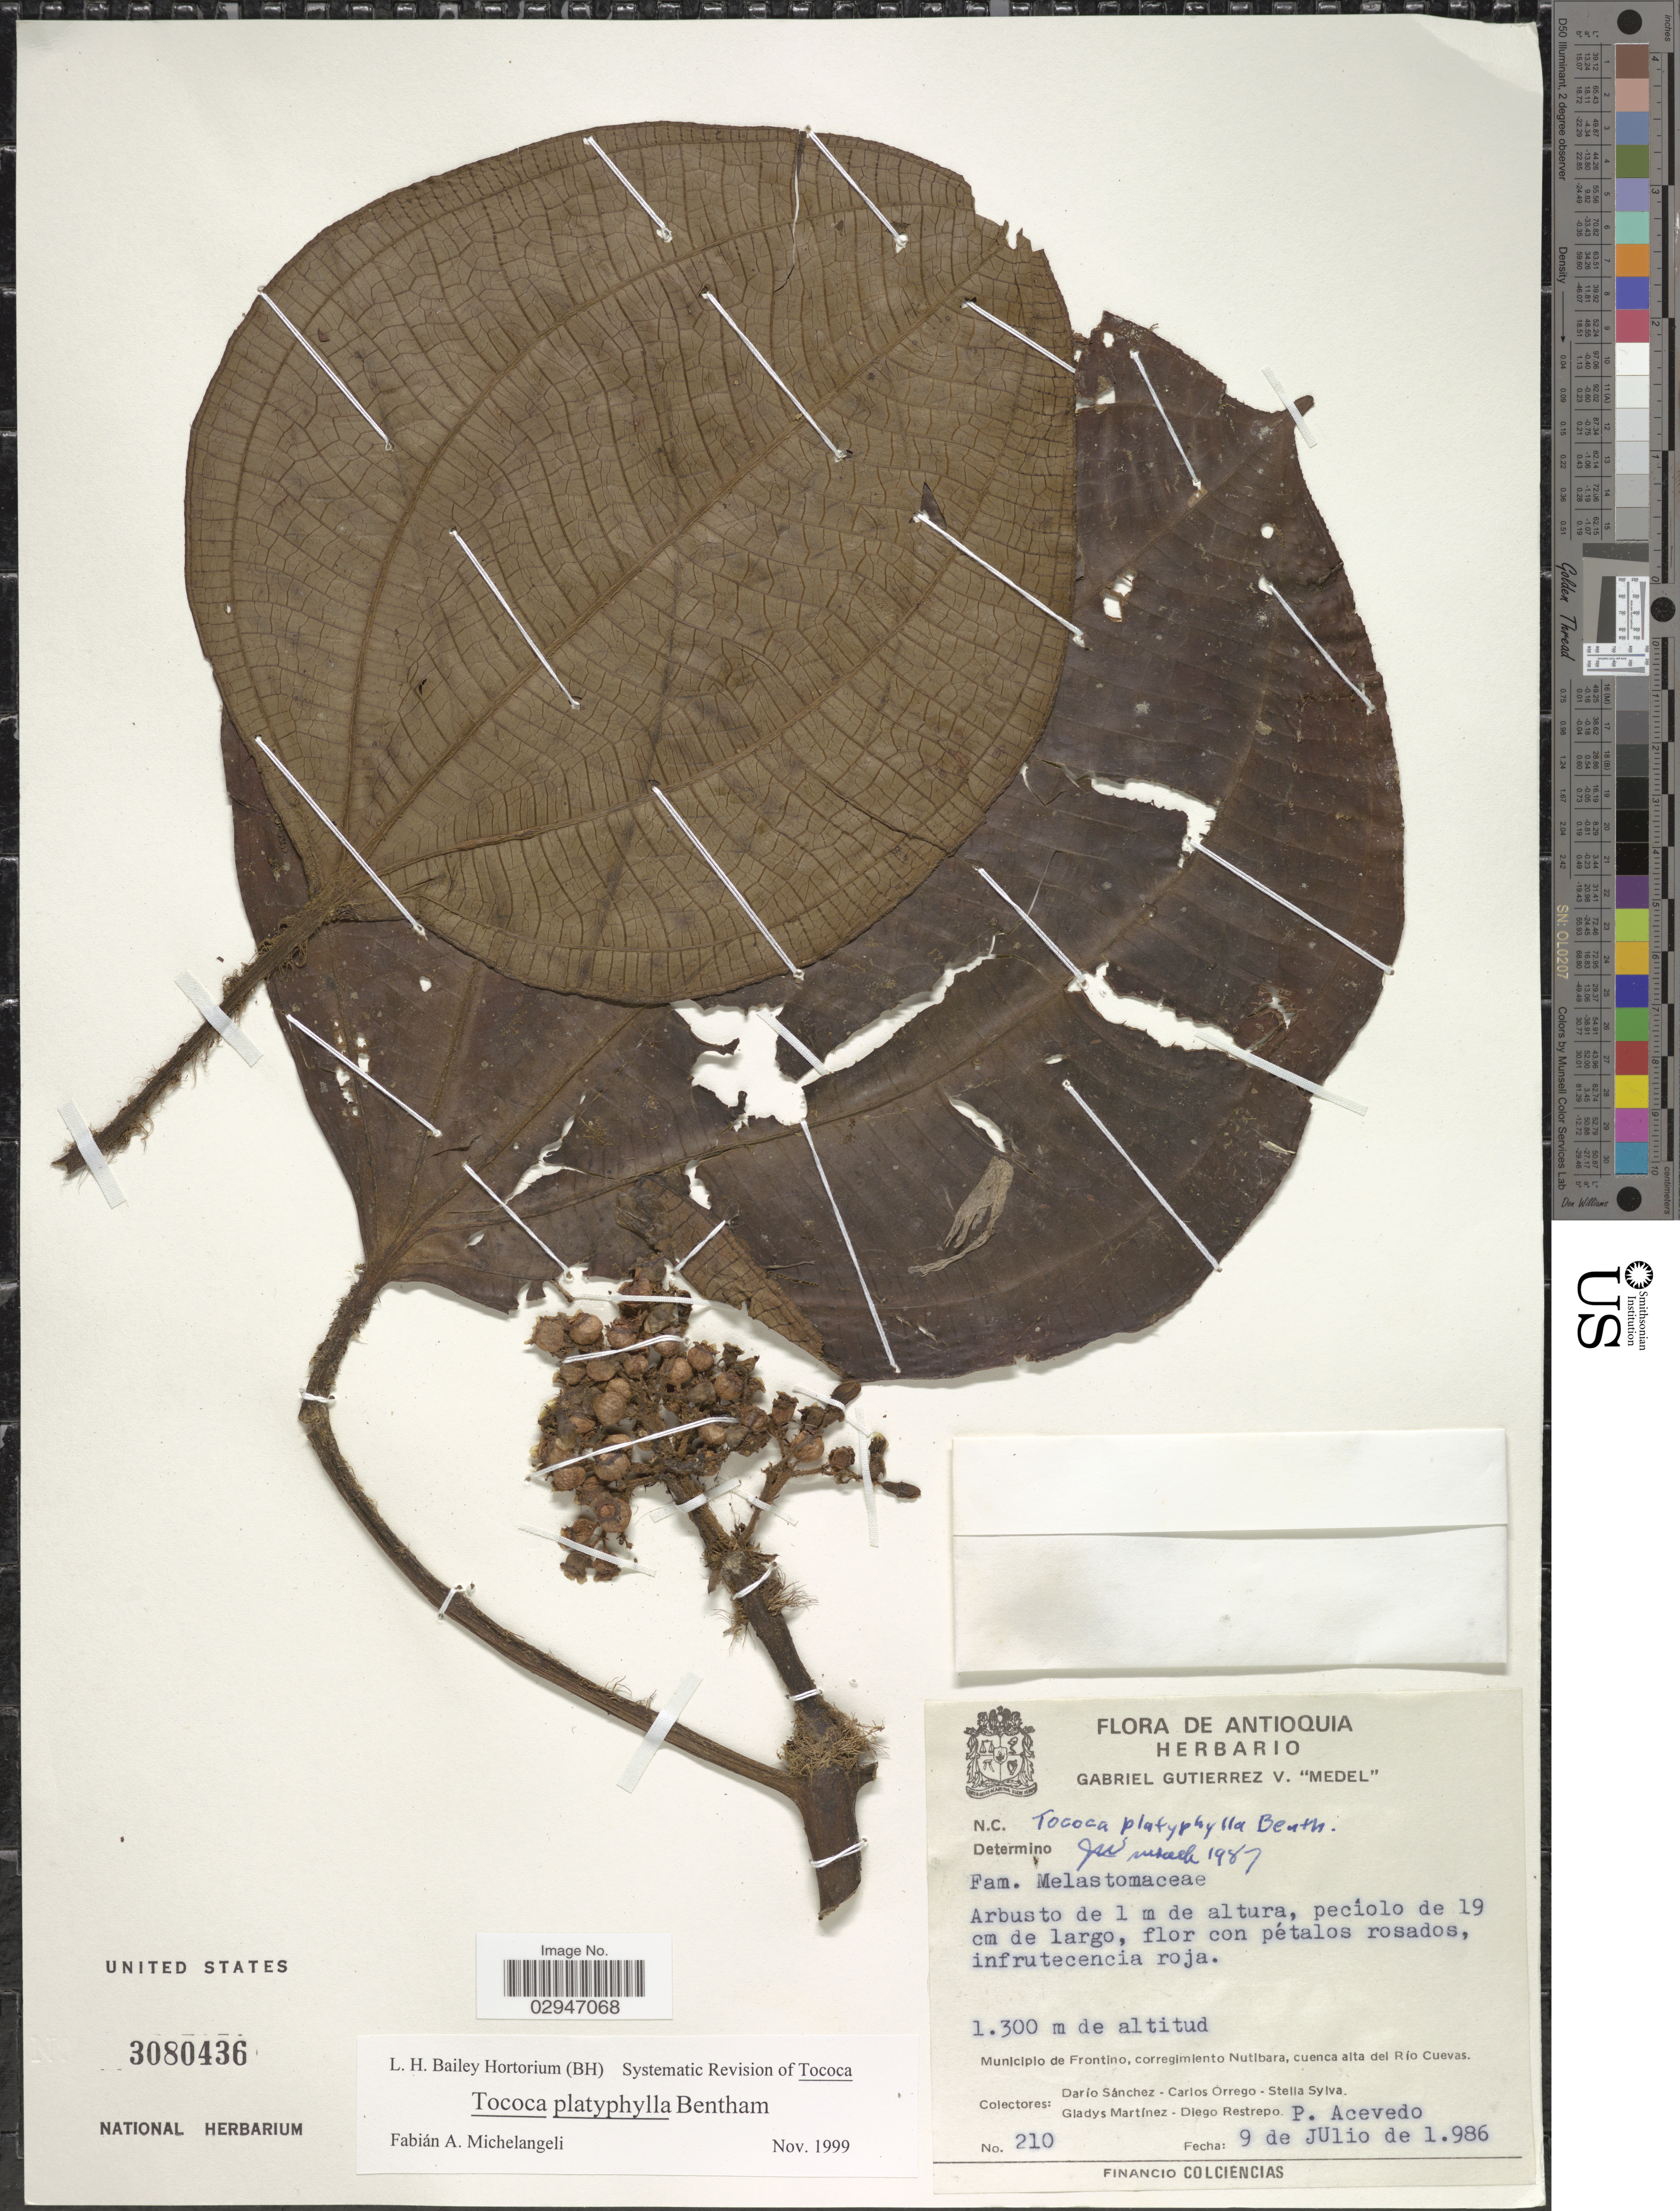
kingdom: Plantae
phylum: Tracheophyta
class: Magnoliopsida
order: Myrtales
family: Melastomataceae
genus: Tococa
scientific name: Tococa platyphylla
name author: Benth.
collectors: D. Sánchez, C. Orrego, S. Sylva, G. Martínez & et al.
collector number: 210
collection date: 1986-07-09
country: Colombia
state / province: Antioquia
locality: Municipio de Frontino, corregimiento Nutibara, corregimiento Nutibara, cuenca alta del Río Cuevas.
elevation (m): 1300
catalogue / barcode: US 3080436